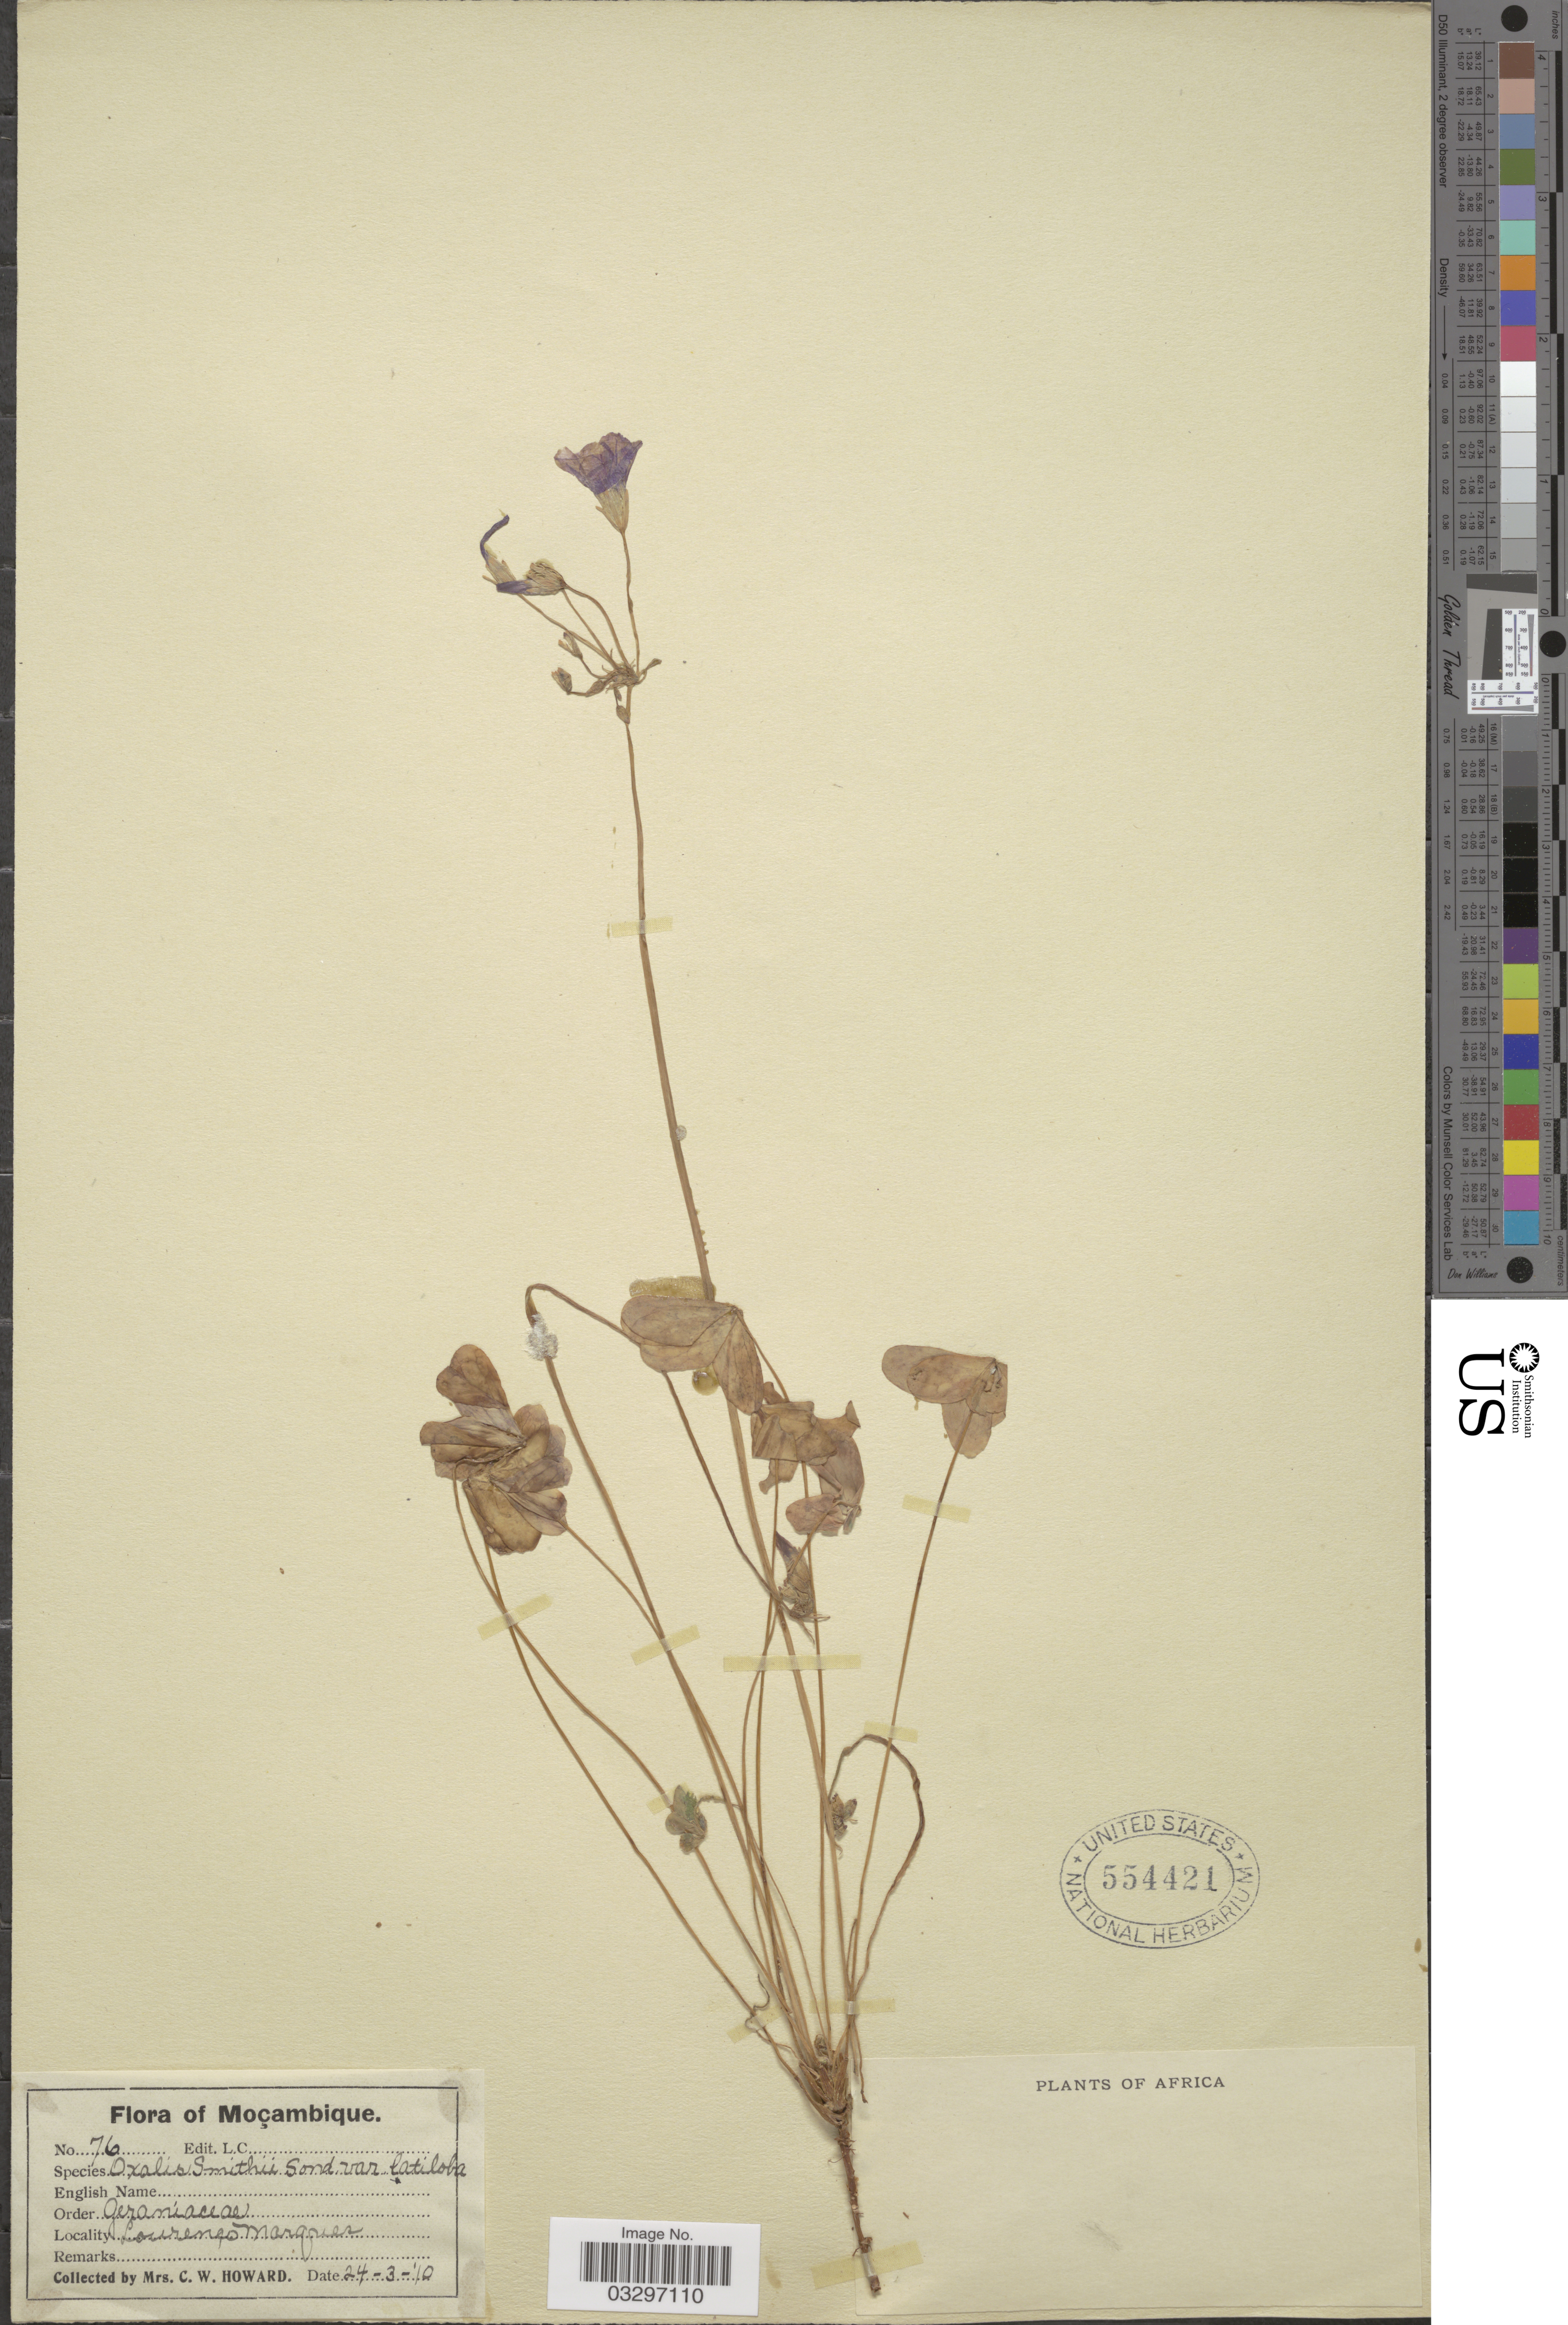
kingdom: Plantae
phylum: Tracheophyta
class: Magnoliopsida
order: Oxalidales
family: Oxalidaceae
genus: Oxalis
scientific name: Oxalis smithii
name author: Sond.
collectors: C. W. Howard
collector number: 76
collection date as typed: Transcribed d/m/y: 24/3/10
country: Mozambique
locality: Moçambique, Lourenço Marques.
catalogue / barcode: US 554421